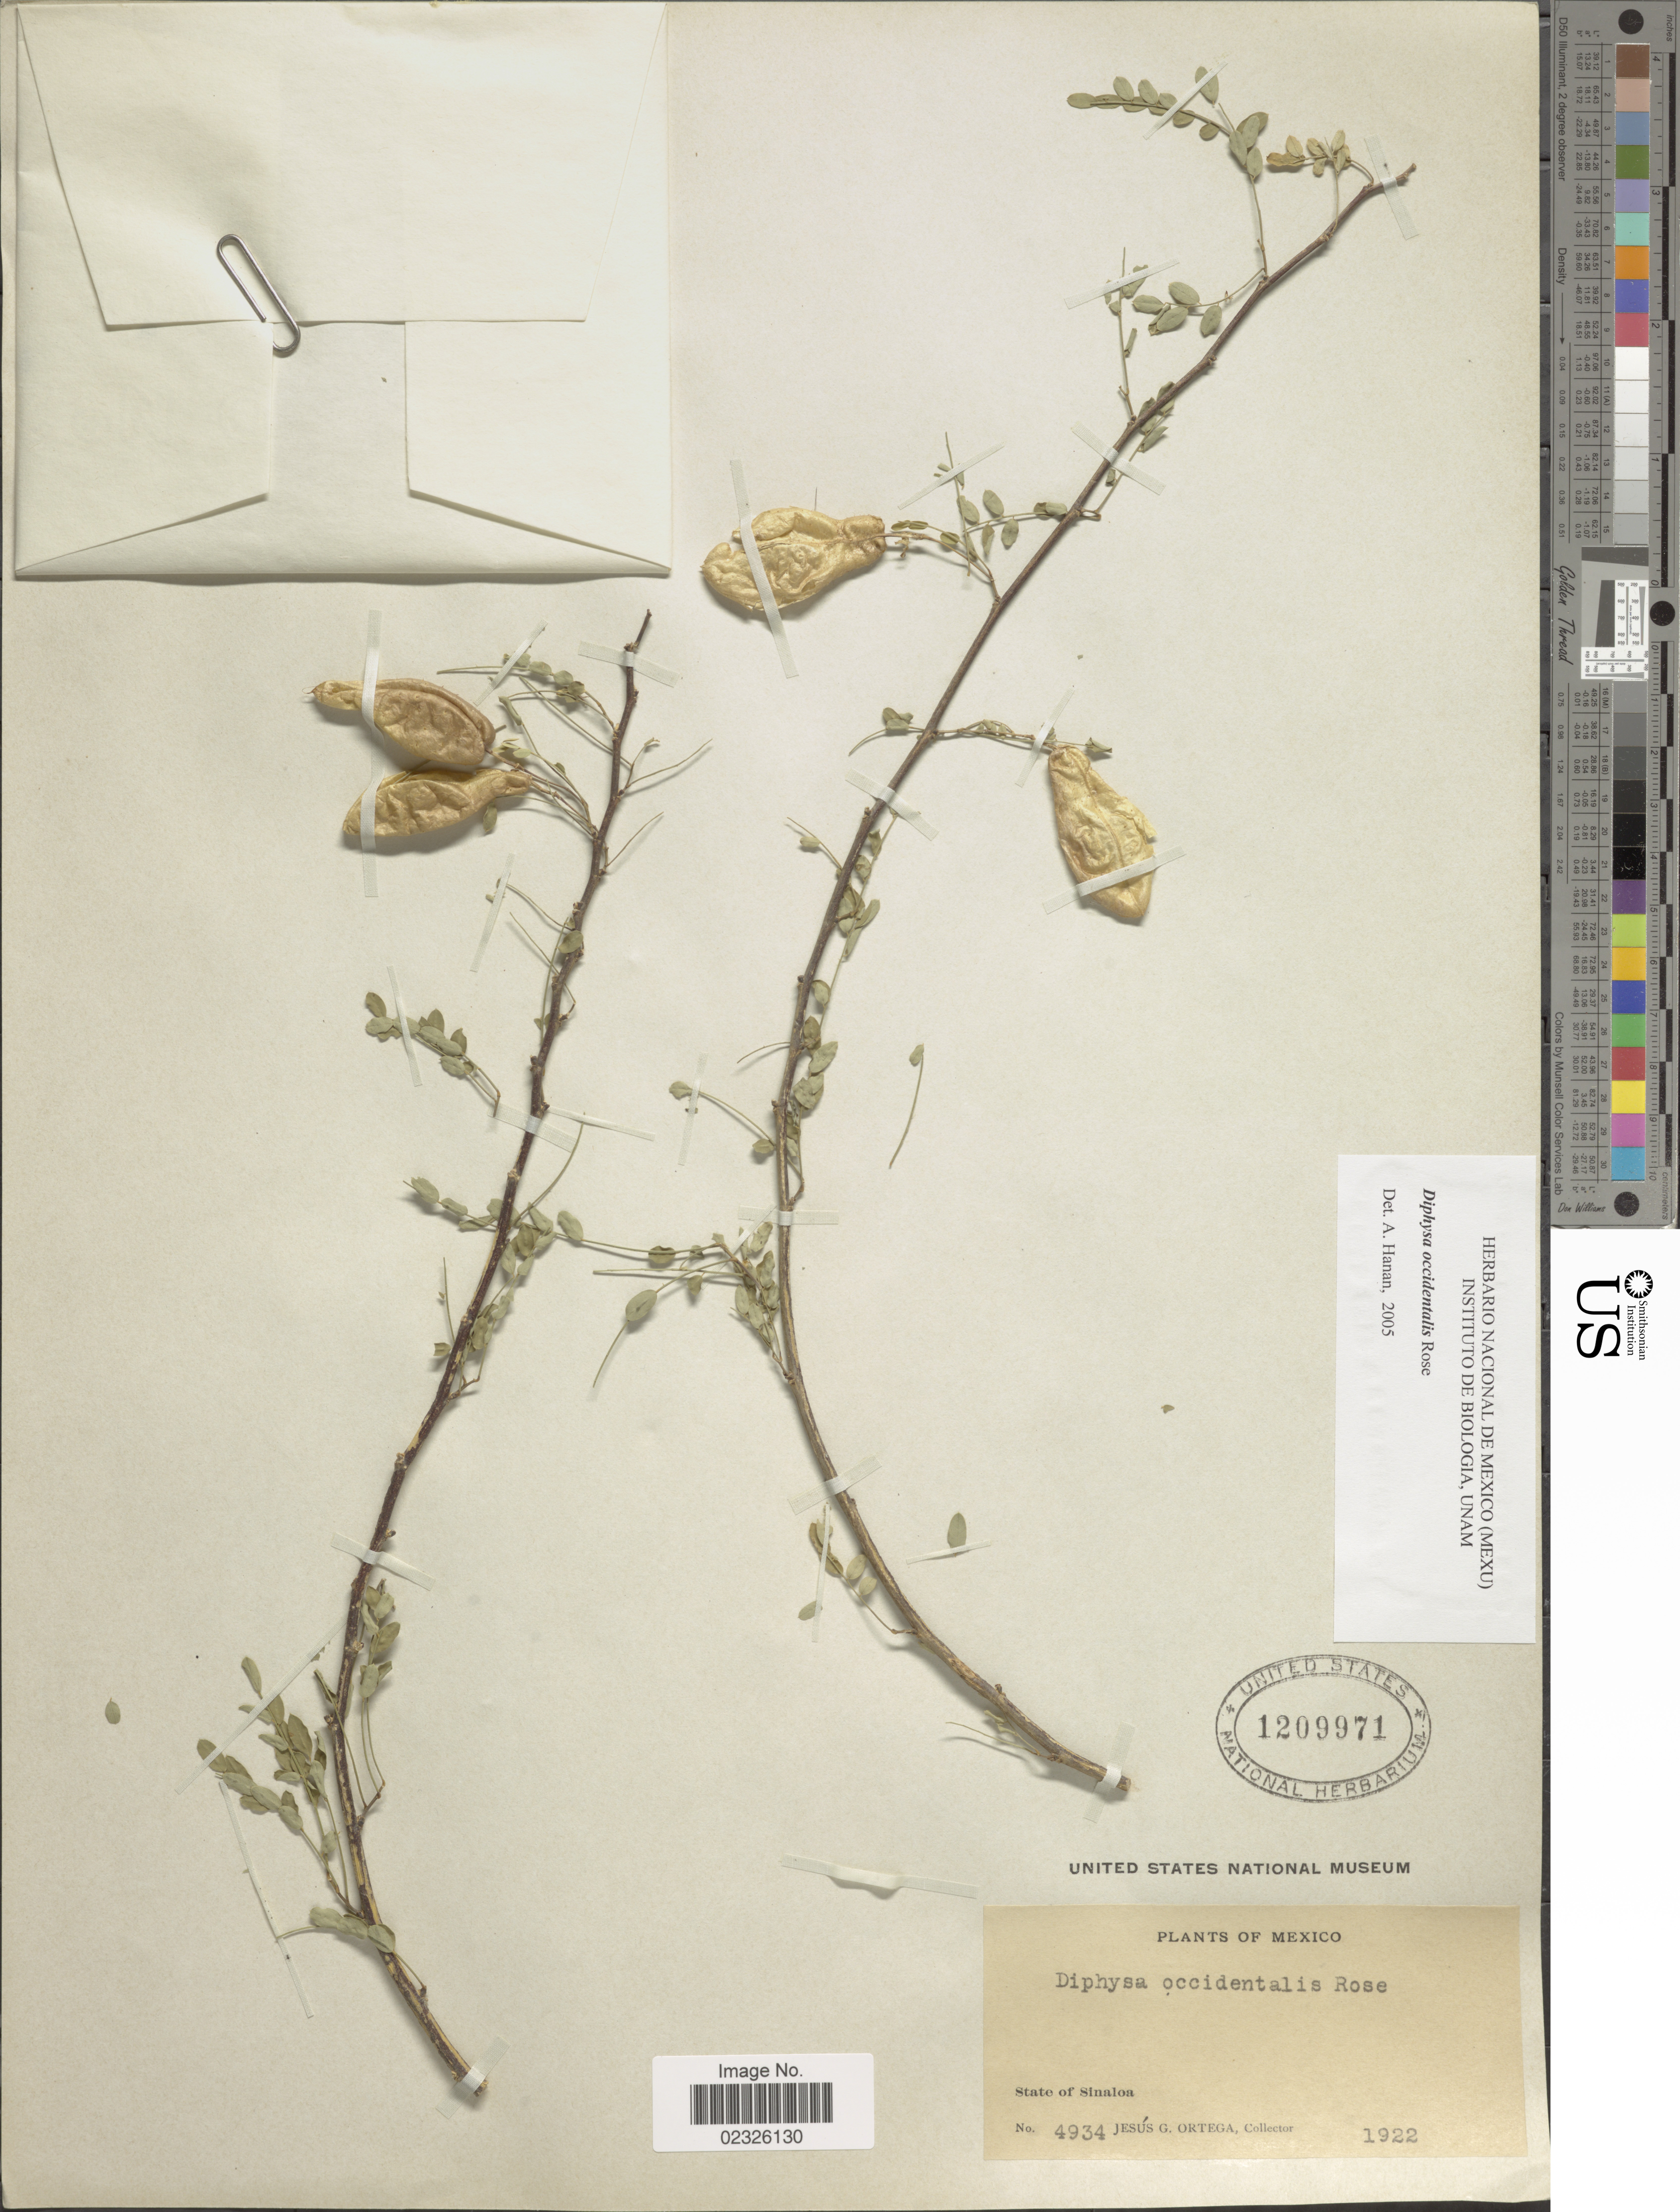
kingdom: Plantae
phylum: Tracheophyta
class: Magnoliopsida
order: Fabales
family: Fabaceae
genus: Diphysa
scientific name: Diphysa occidentalis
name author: Rose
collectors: J. Ortega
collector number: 4934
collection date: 1922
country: Mexico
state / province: Sinaloa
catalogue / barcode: US 1209971